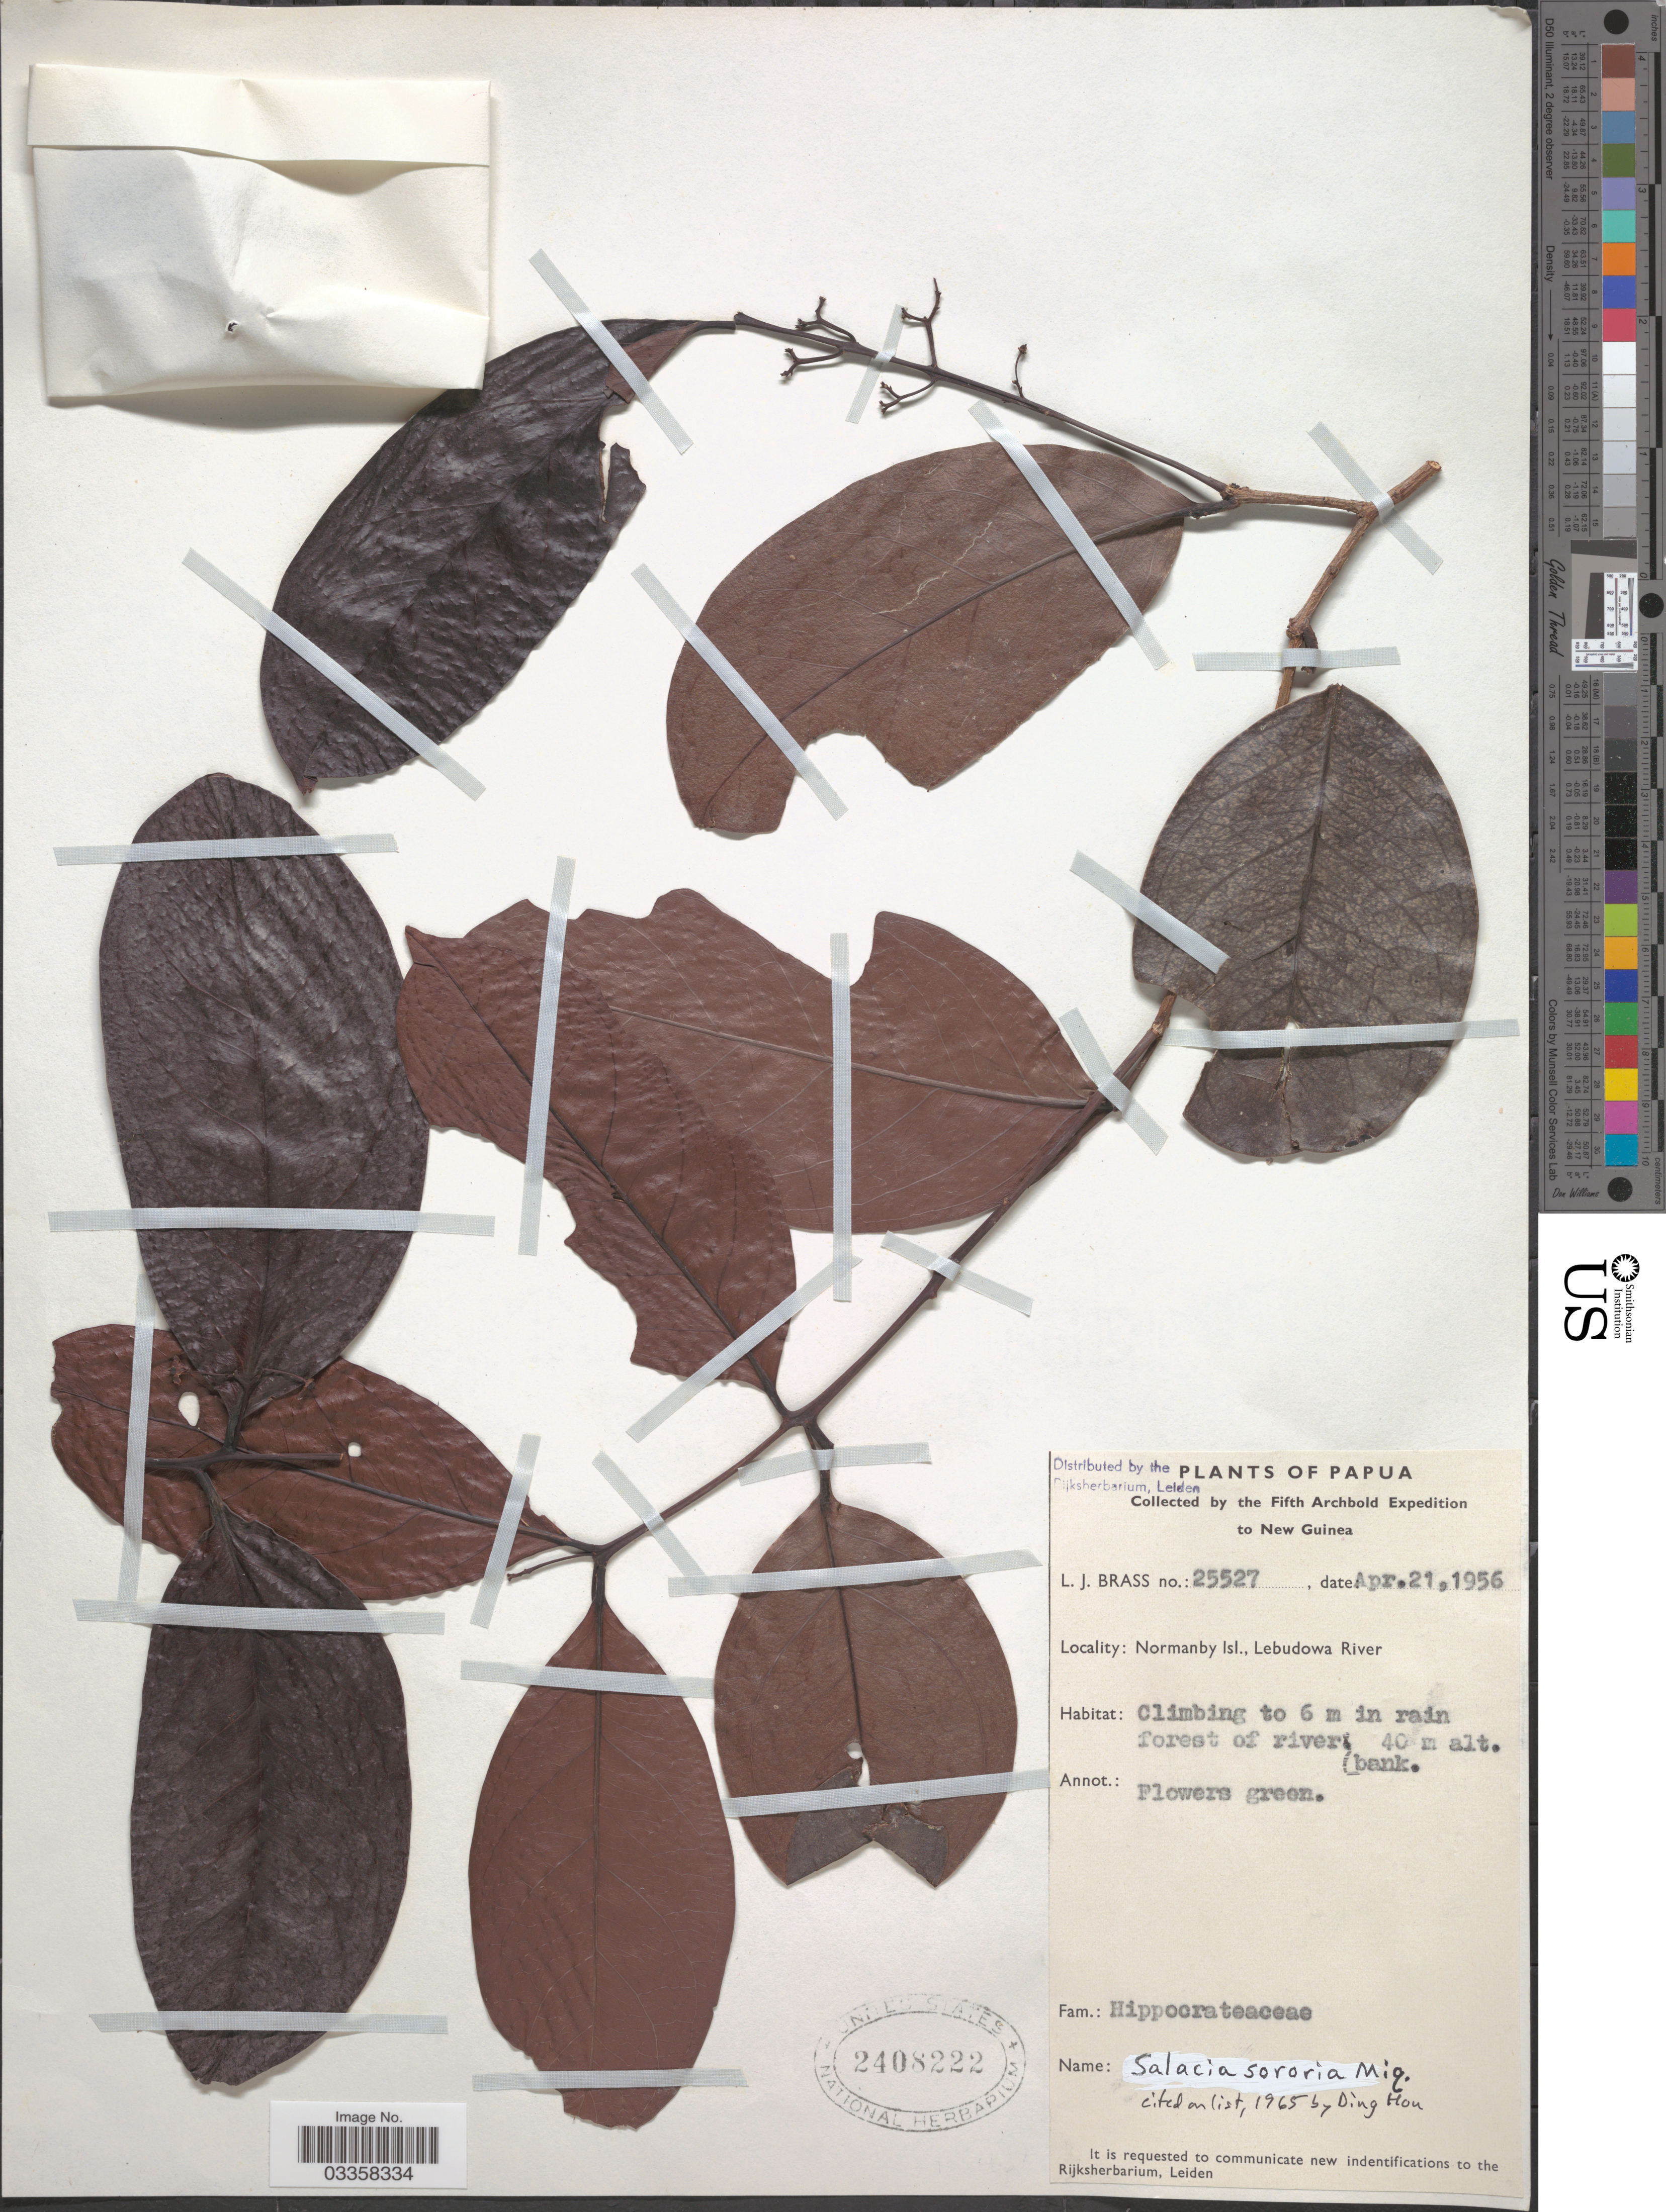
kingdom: Plantae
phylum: Tracheophyta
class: Magnoliopsida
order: Celastrales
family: Celastraceae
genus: Salacia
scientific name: Salacia sororia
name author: Miq.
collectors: L. J. Brass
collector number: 25527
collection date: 1956-04-21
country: Papua New Guinea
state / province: Milne Bay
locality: Papua. New Guinea. Normanby Isl., Lebudowa River.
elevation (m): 40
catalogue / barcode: US 2408222